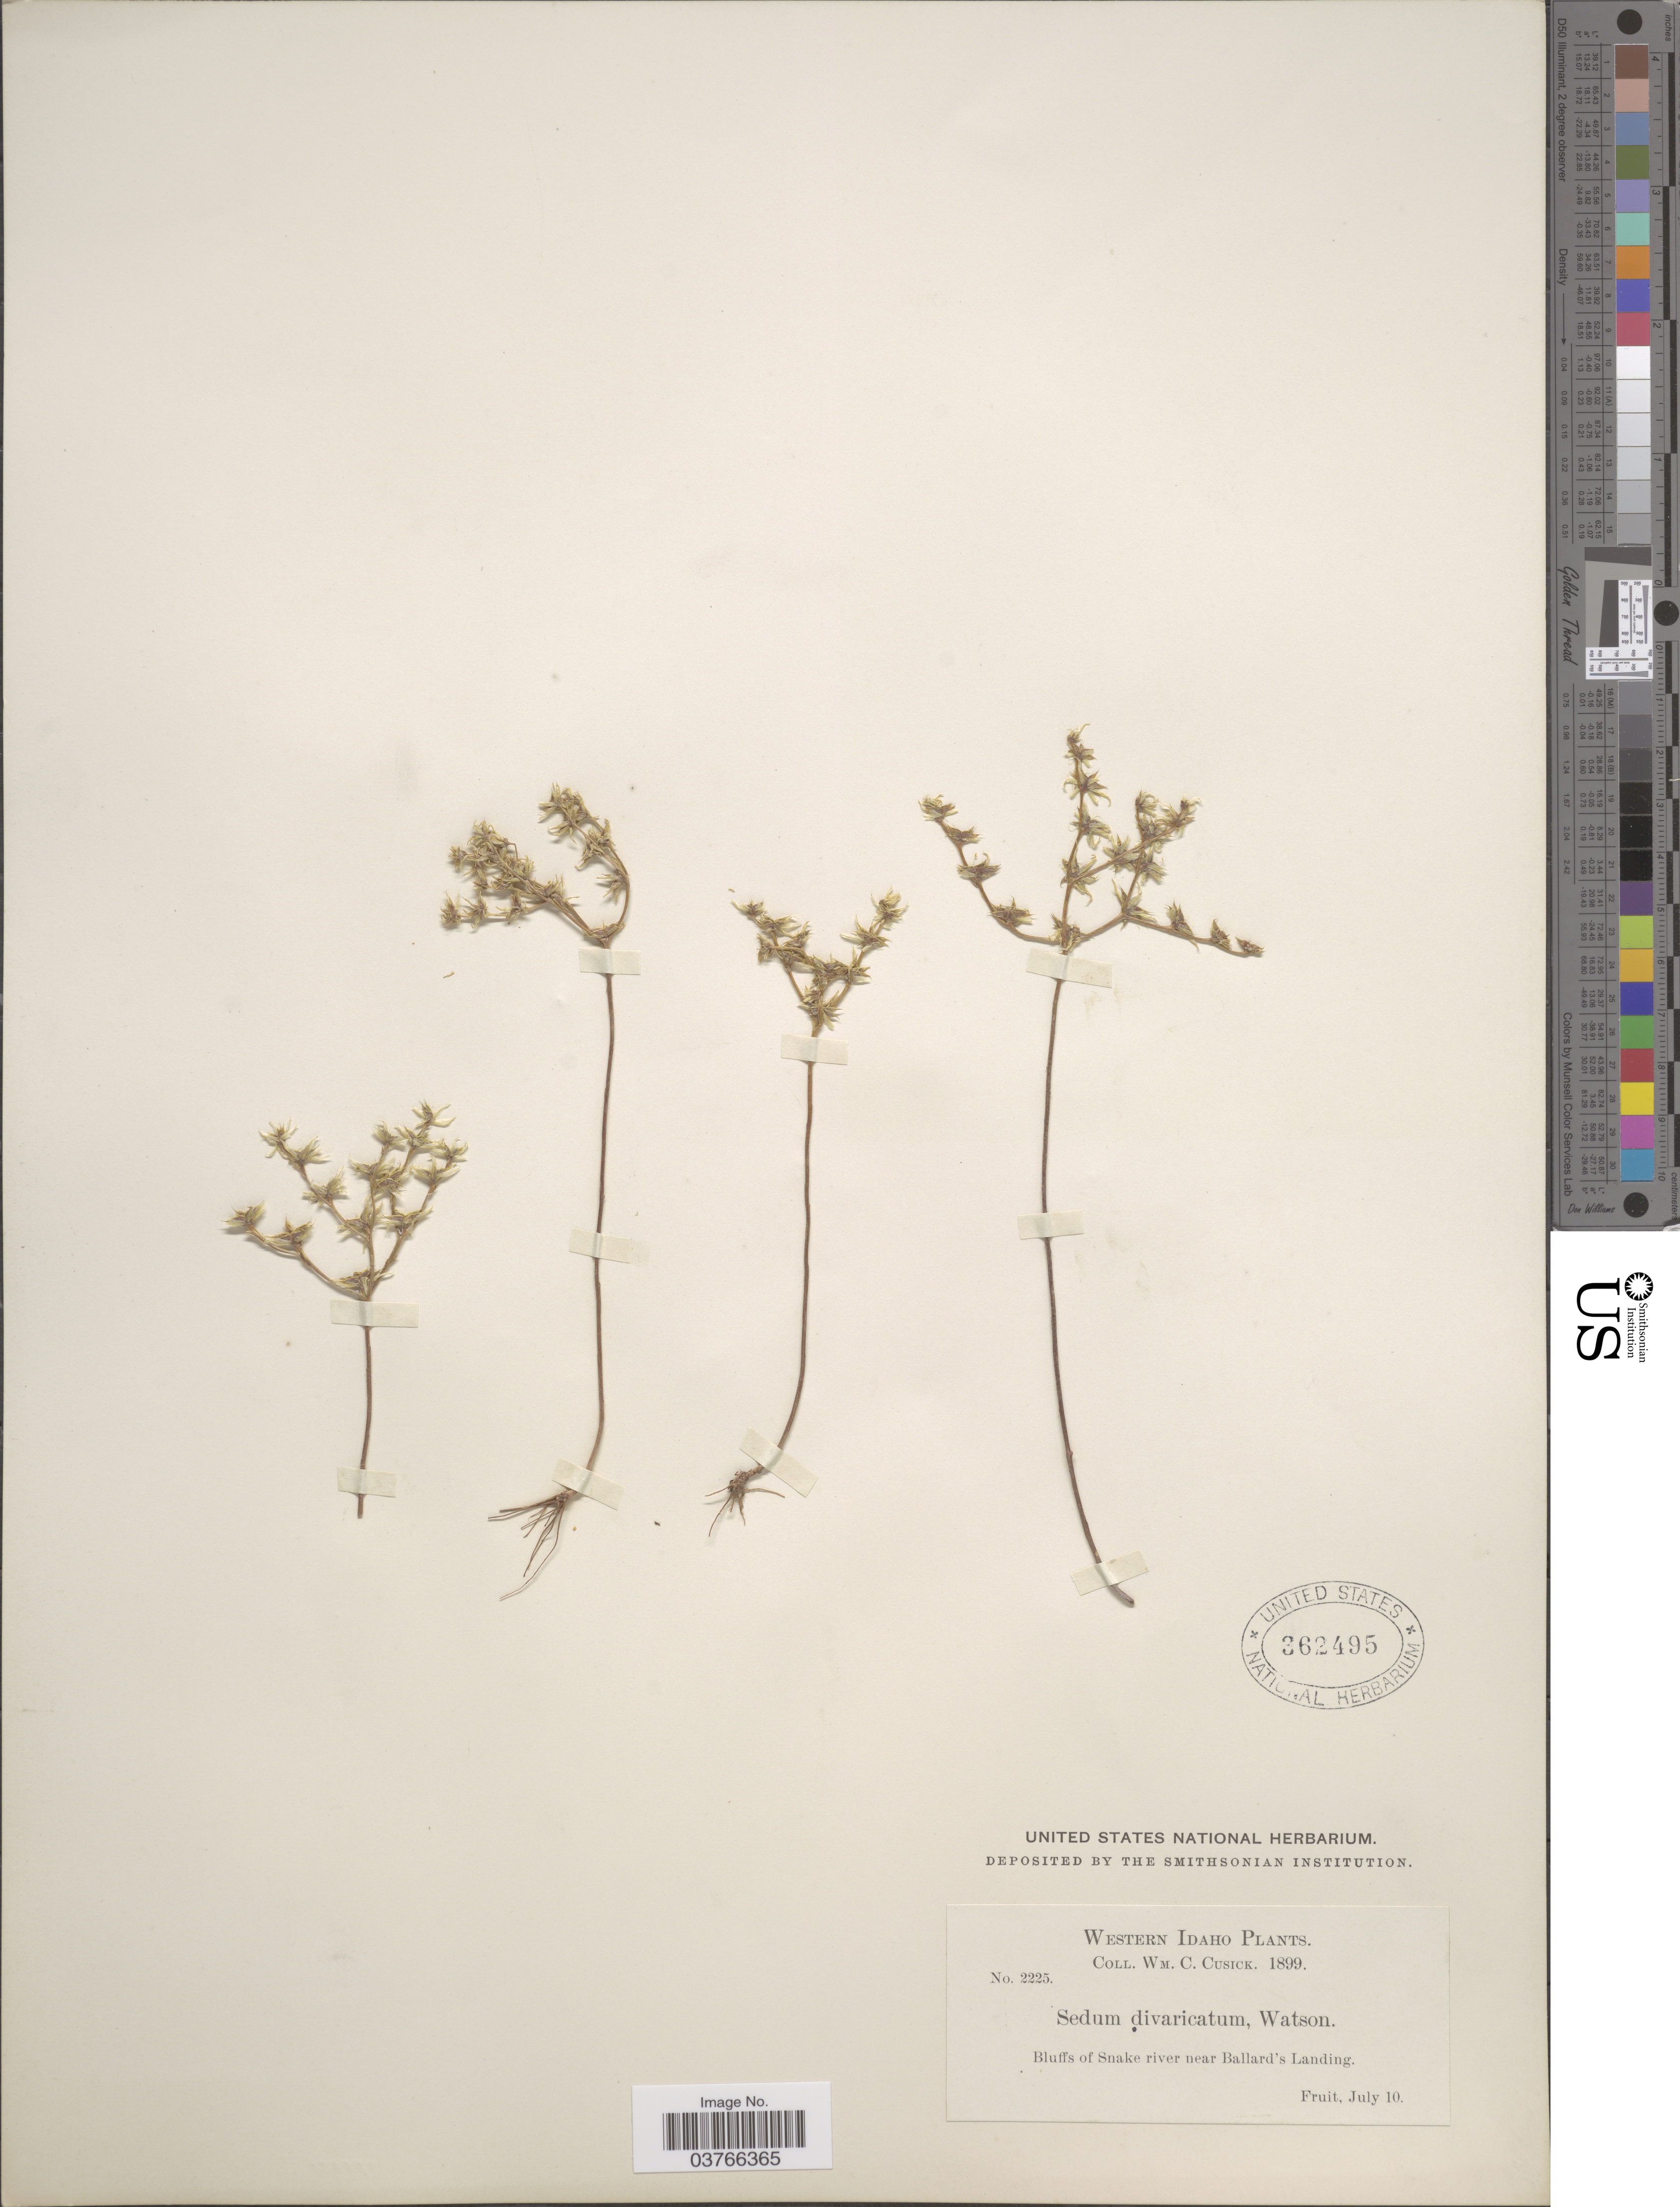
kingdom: Plantae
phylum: Tracheophyta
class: Magnoliopsida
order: Saxifragales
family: Crassulaceae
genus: Sedum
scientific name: Sedum leibergii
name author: Britton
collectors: W. C. Cusick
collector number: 2225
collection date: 1899-07-10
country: United States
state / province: Idaho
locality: Western Idaho. Bluffs of Snake river near Ballard's Landing.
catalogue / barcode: US 362495